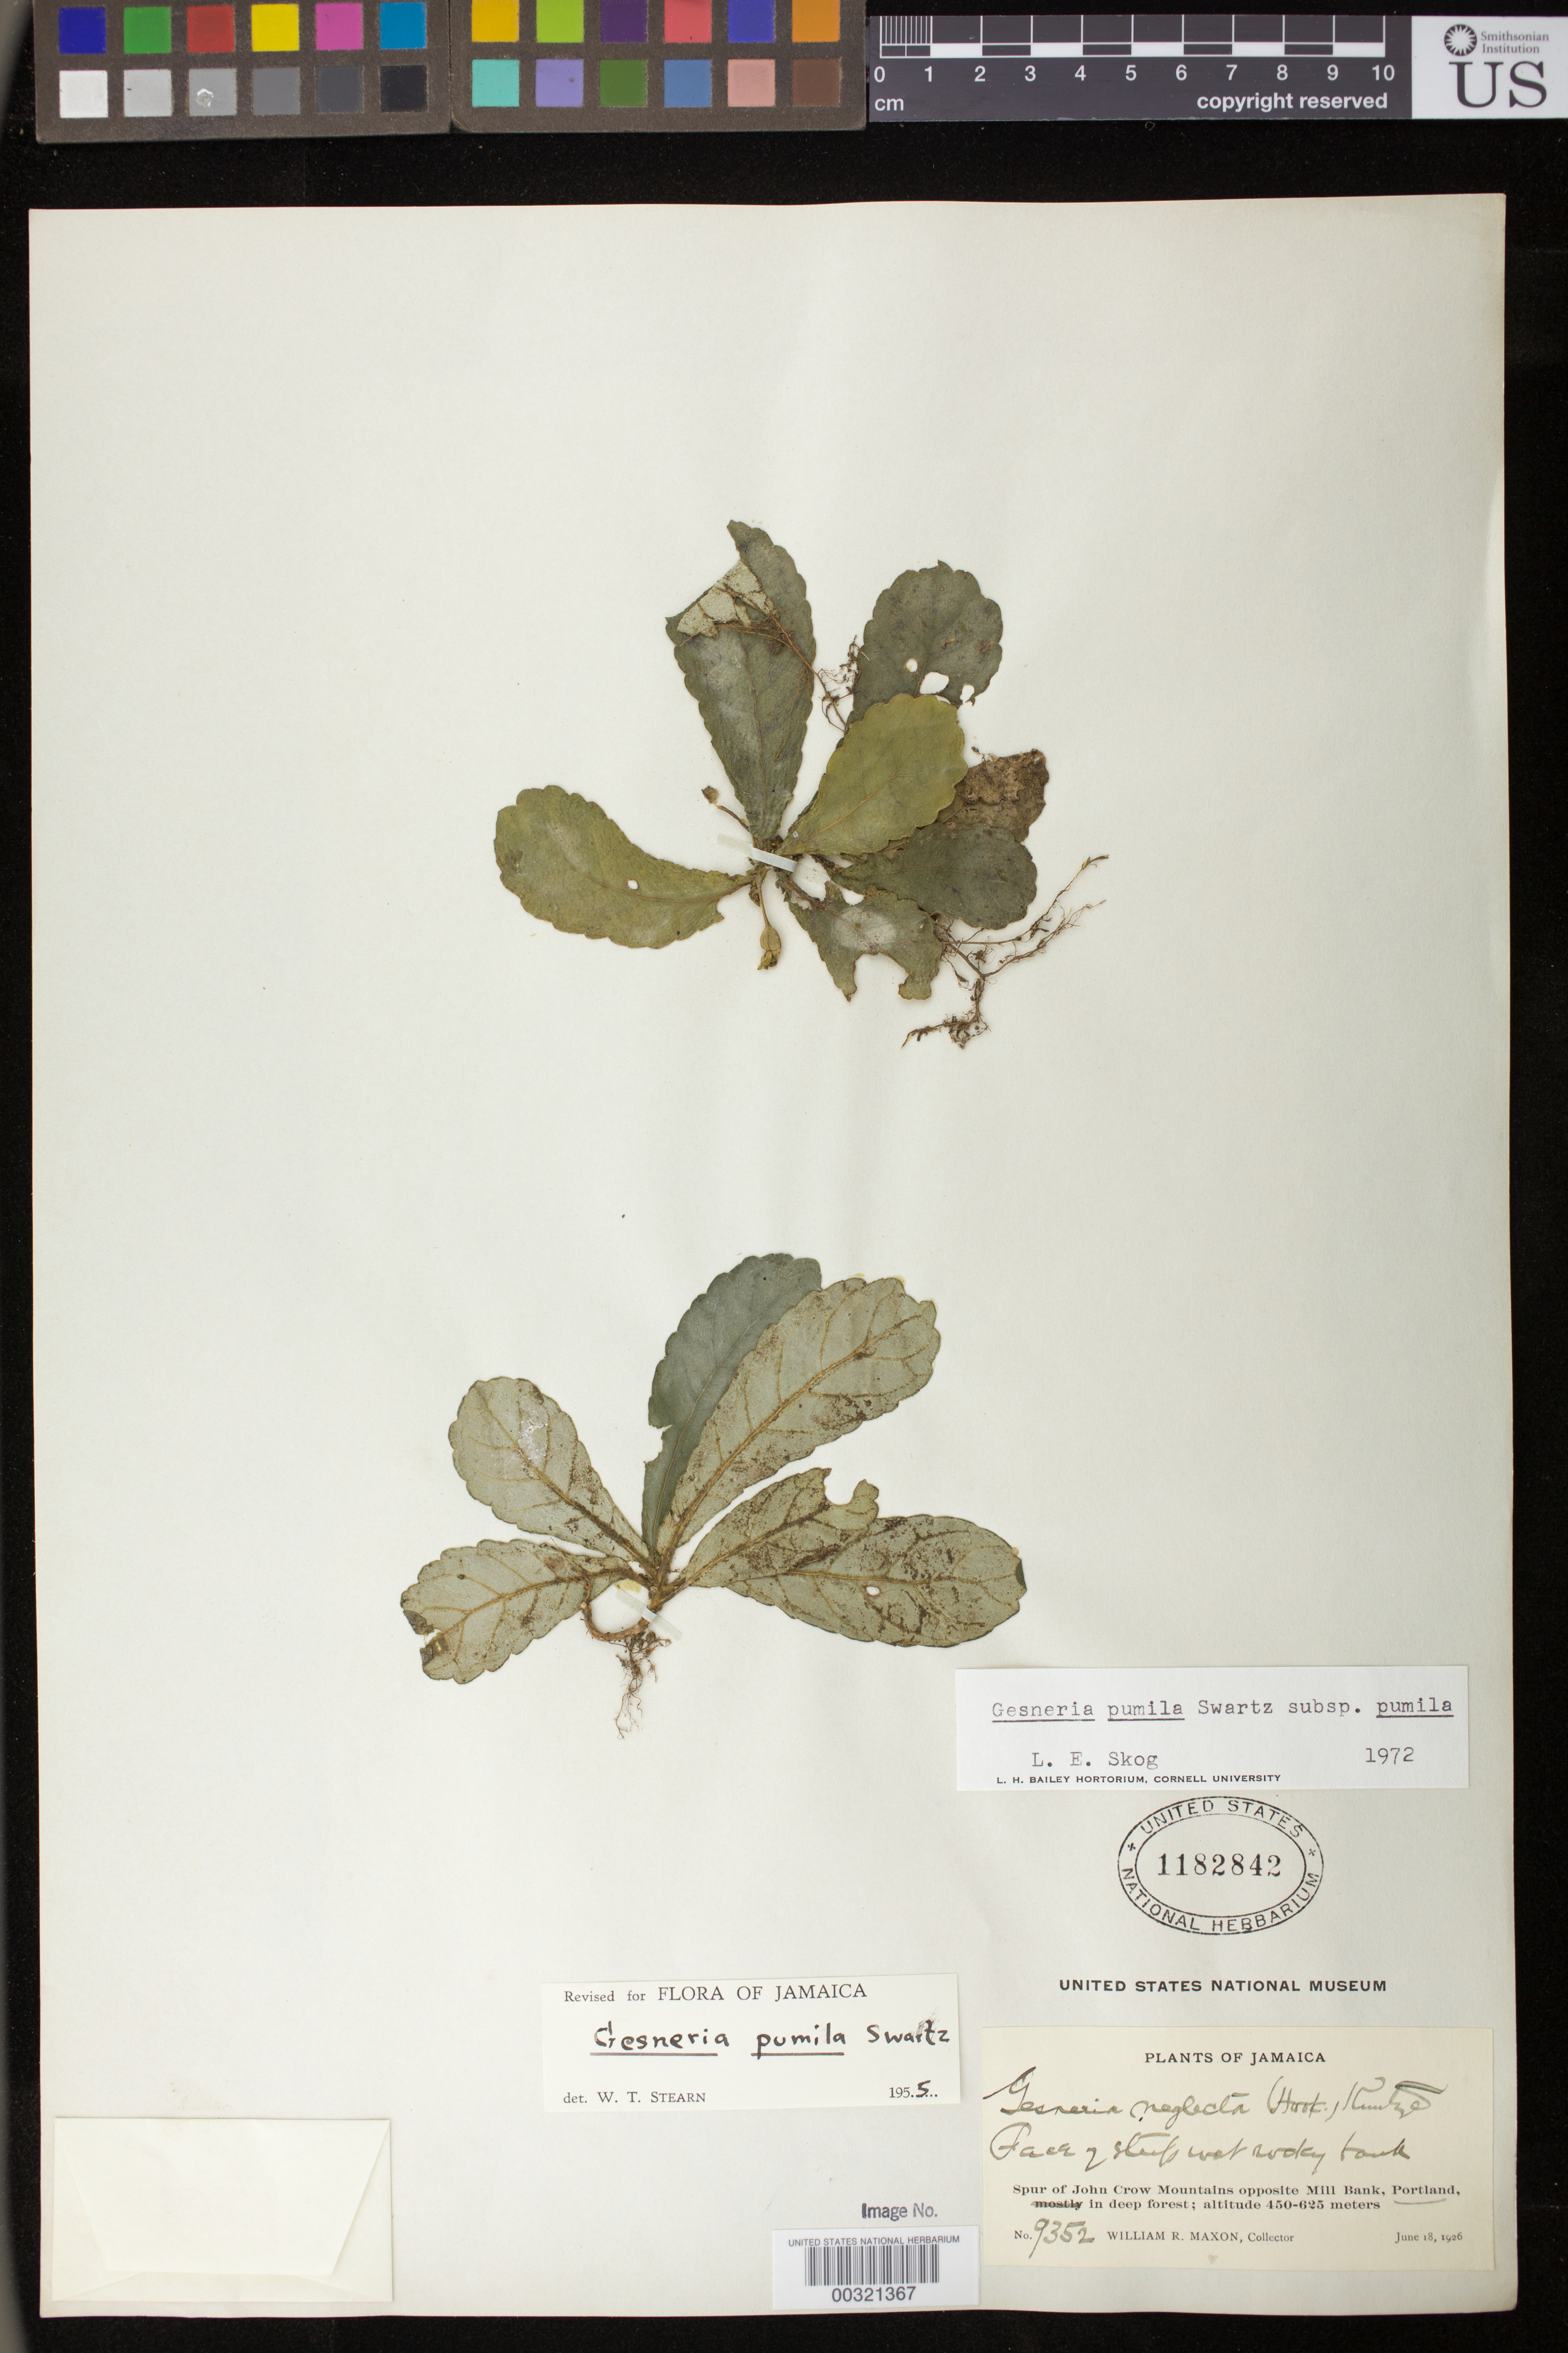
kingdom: Plantae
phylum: Tracheophyta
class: Magnoliopsida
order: Lamiales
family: Gesneriaceae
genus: Gesneria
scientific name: Gesneria pumila subsp. pumila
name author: Sw.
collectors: W. R. Maxon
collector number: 9352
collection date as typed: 18 Jun 1926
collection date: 1926-06-18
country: Jamaica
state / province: Portland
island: Jamaica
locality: Spur of John Crow Mountains opposite Mill Bank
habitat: Face of steep wet rocky bank, mostly in deep forest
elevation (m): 450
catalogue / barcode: US 1182842